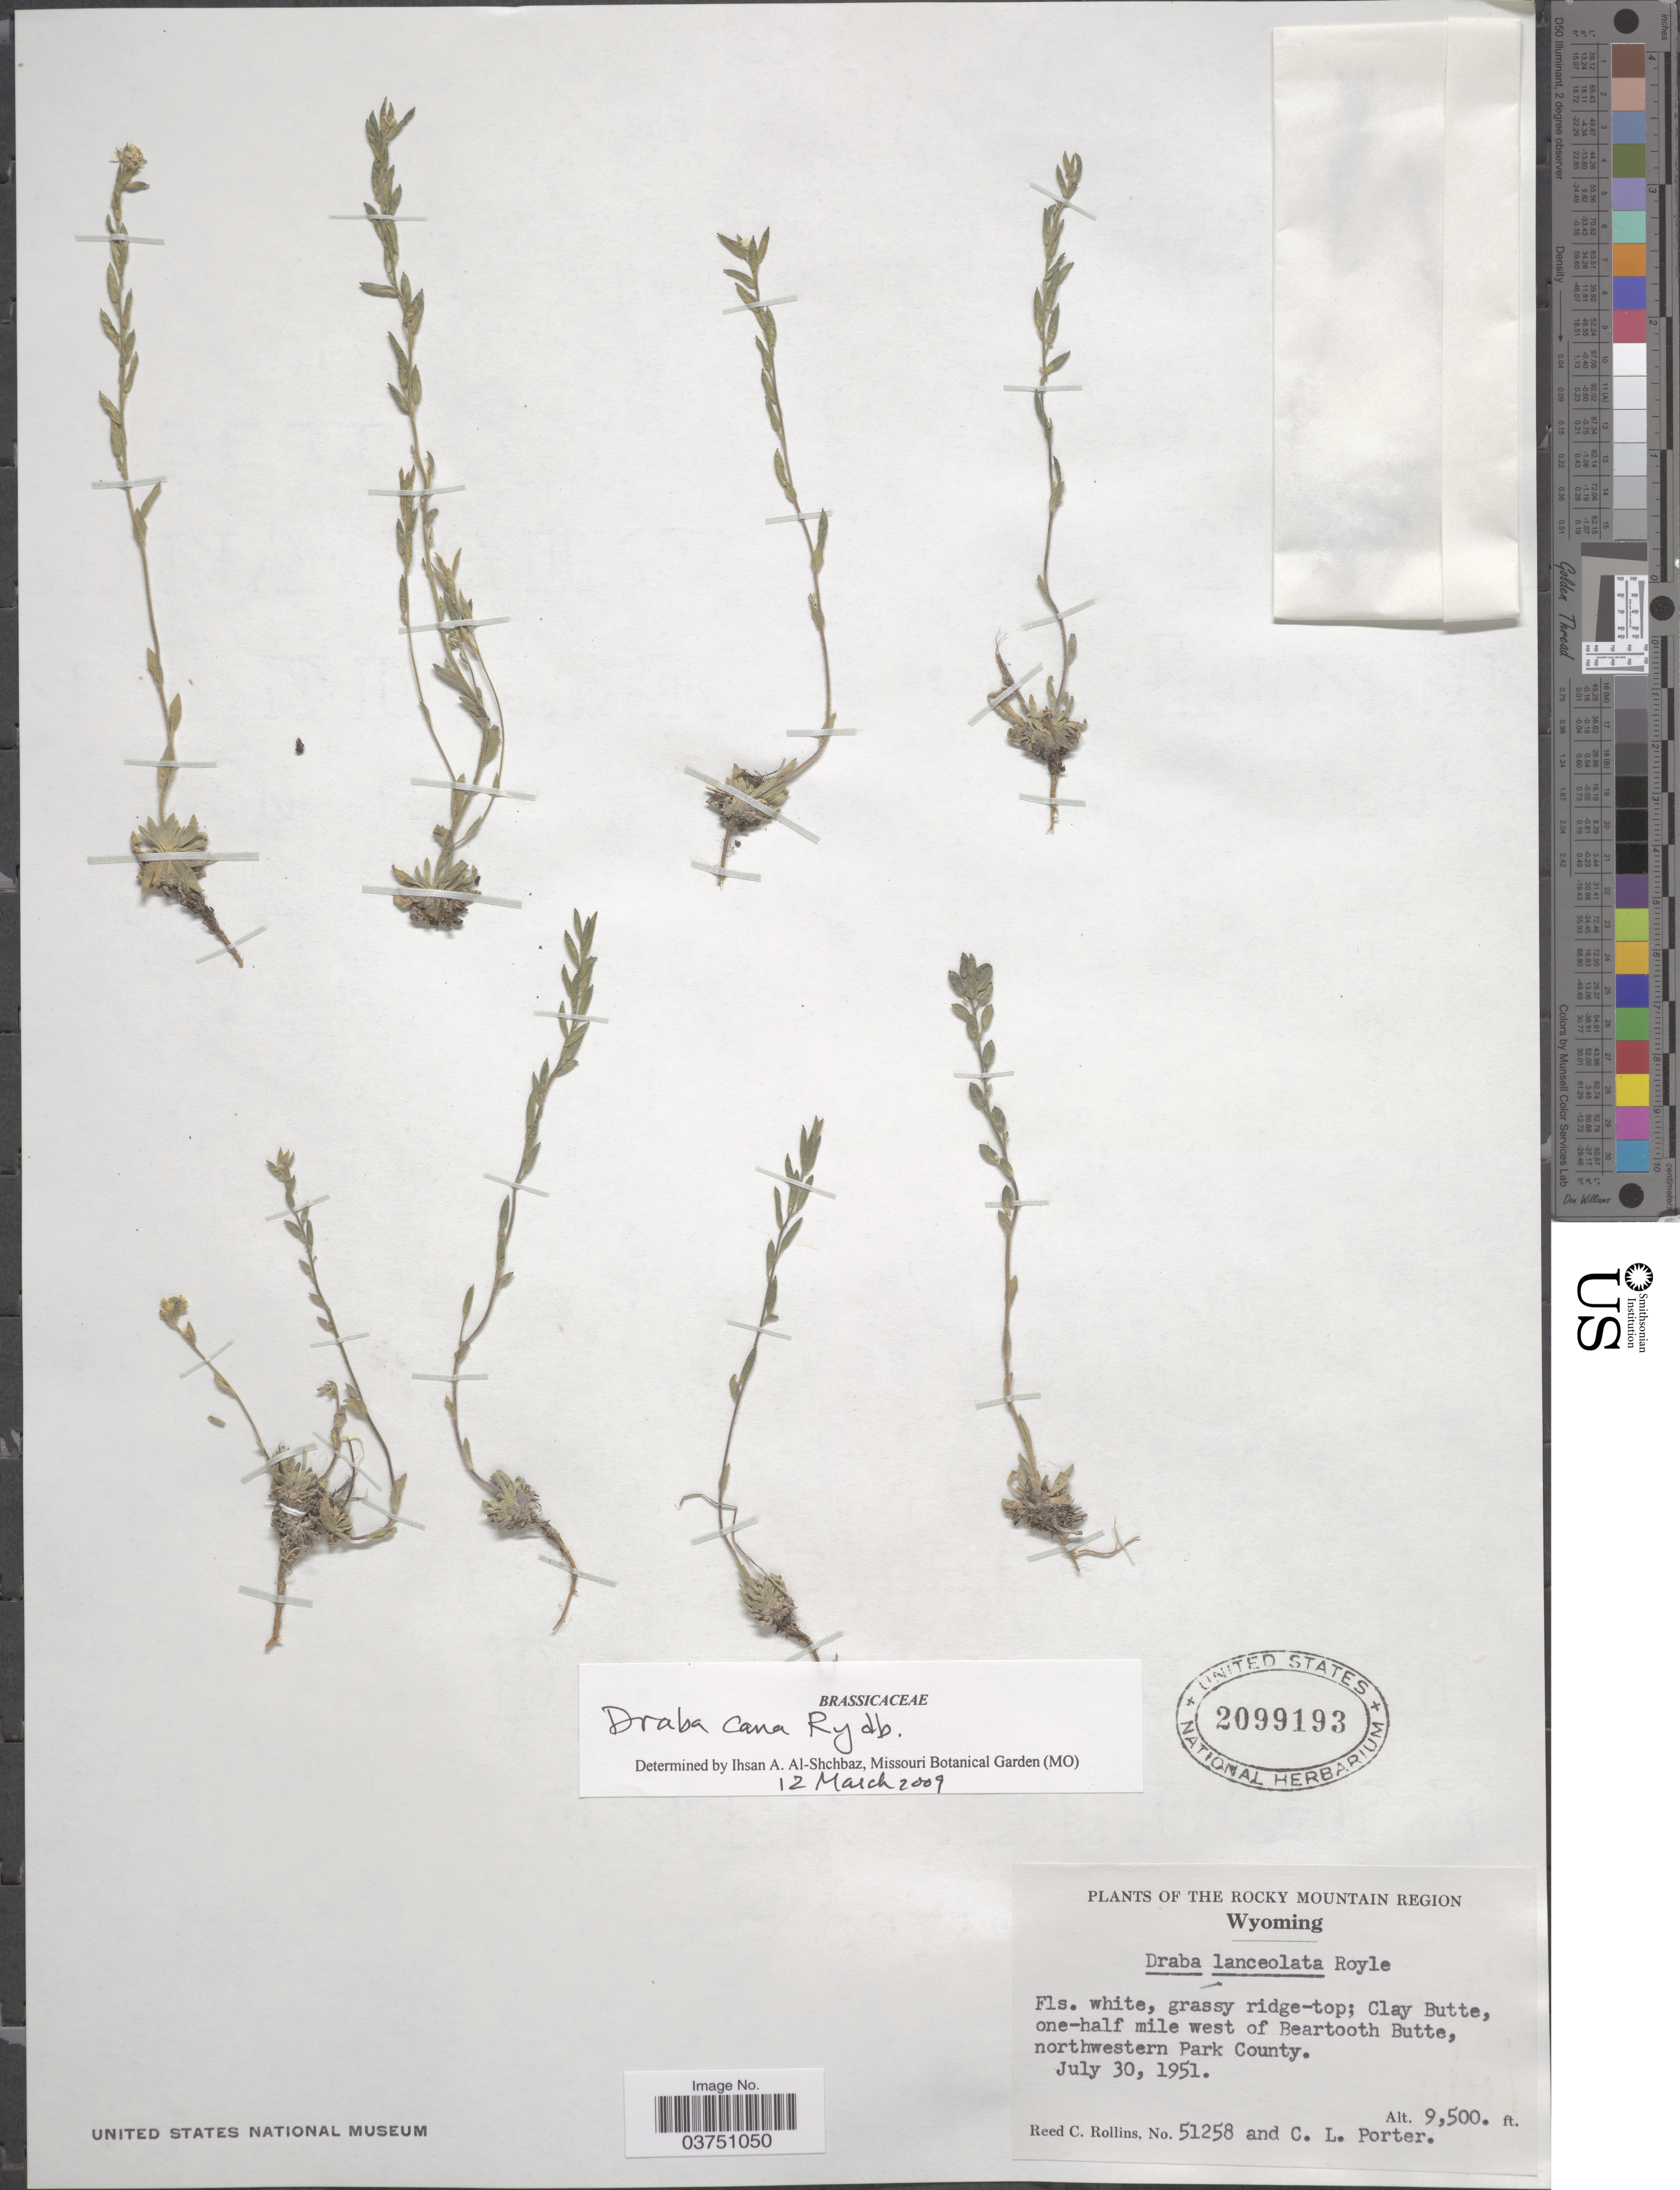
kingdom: Plantae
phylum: Tracheophyta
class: Magnoliopsida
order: Brassicales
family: Brassicaceae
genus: Draba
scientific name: Draba cana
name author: Rydb.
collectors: R. C. Rollins & C. L. Porter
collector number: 51258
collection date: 1951-07-30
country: United States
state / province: Wyoming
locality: The Rocky Mountain Region. Clay Butte, one-half mile west of Beartooth Butte, northwestern Park County.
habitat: grassy ridge top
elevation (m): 2896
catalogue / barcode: US 2099193